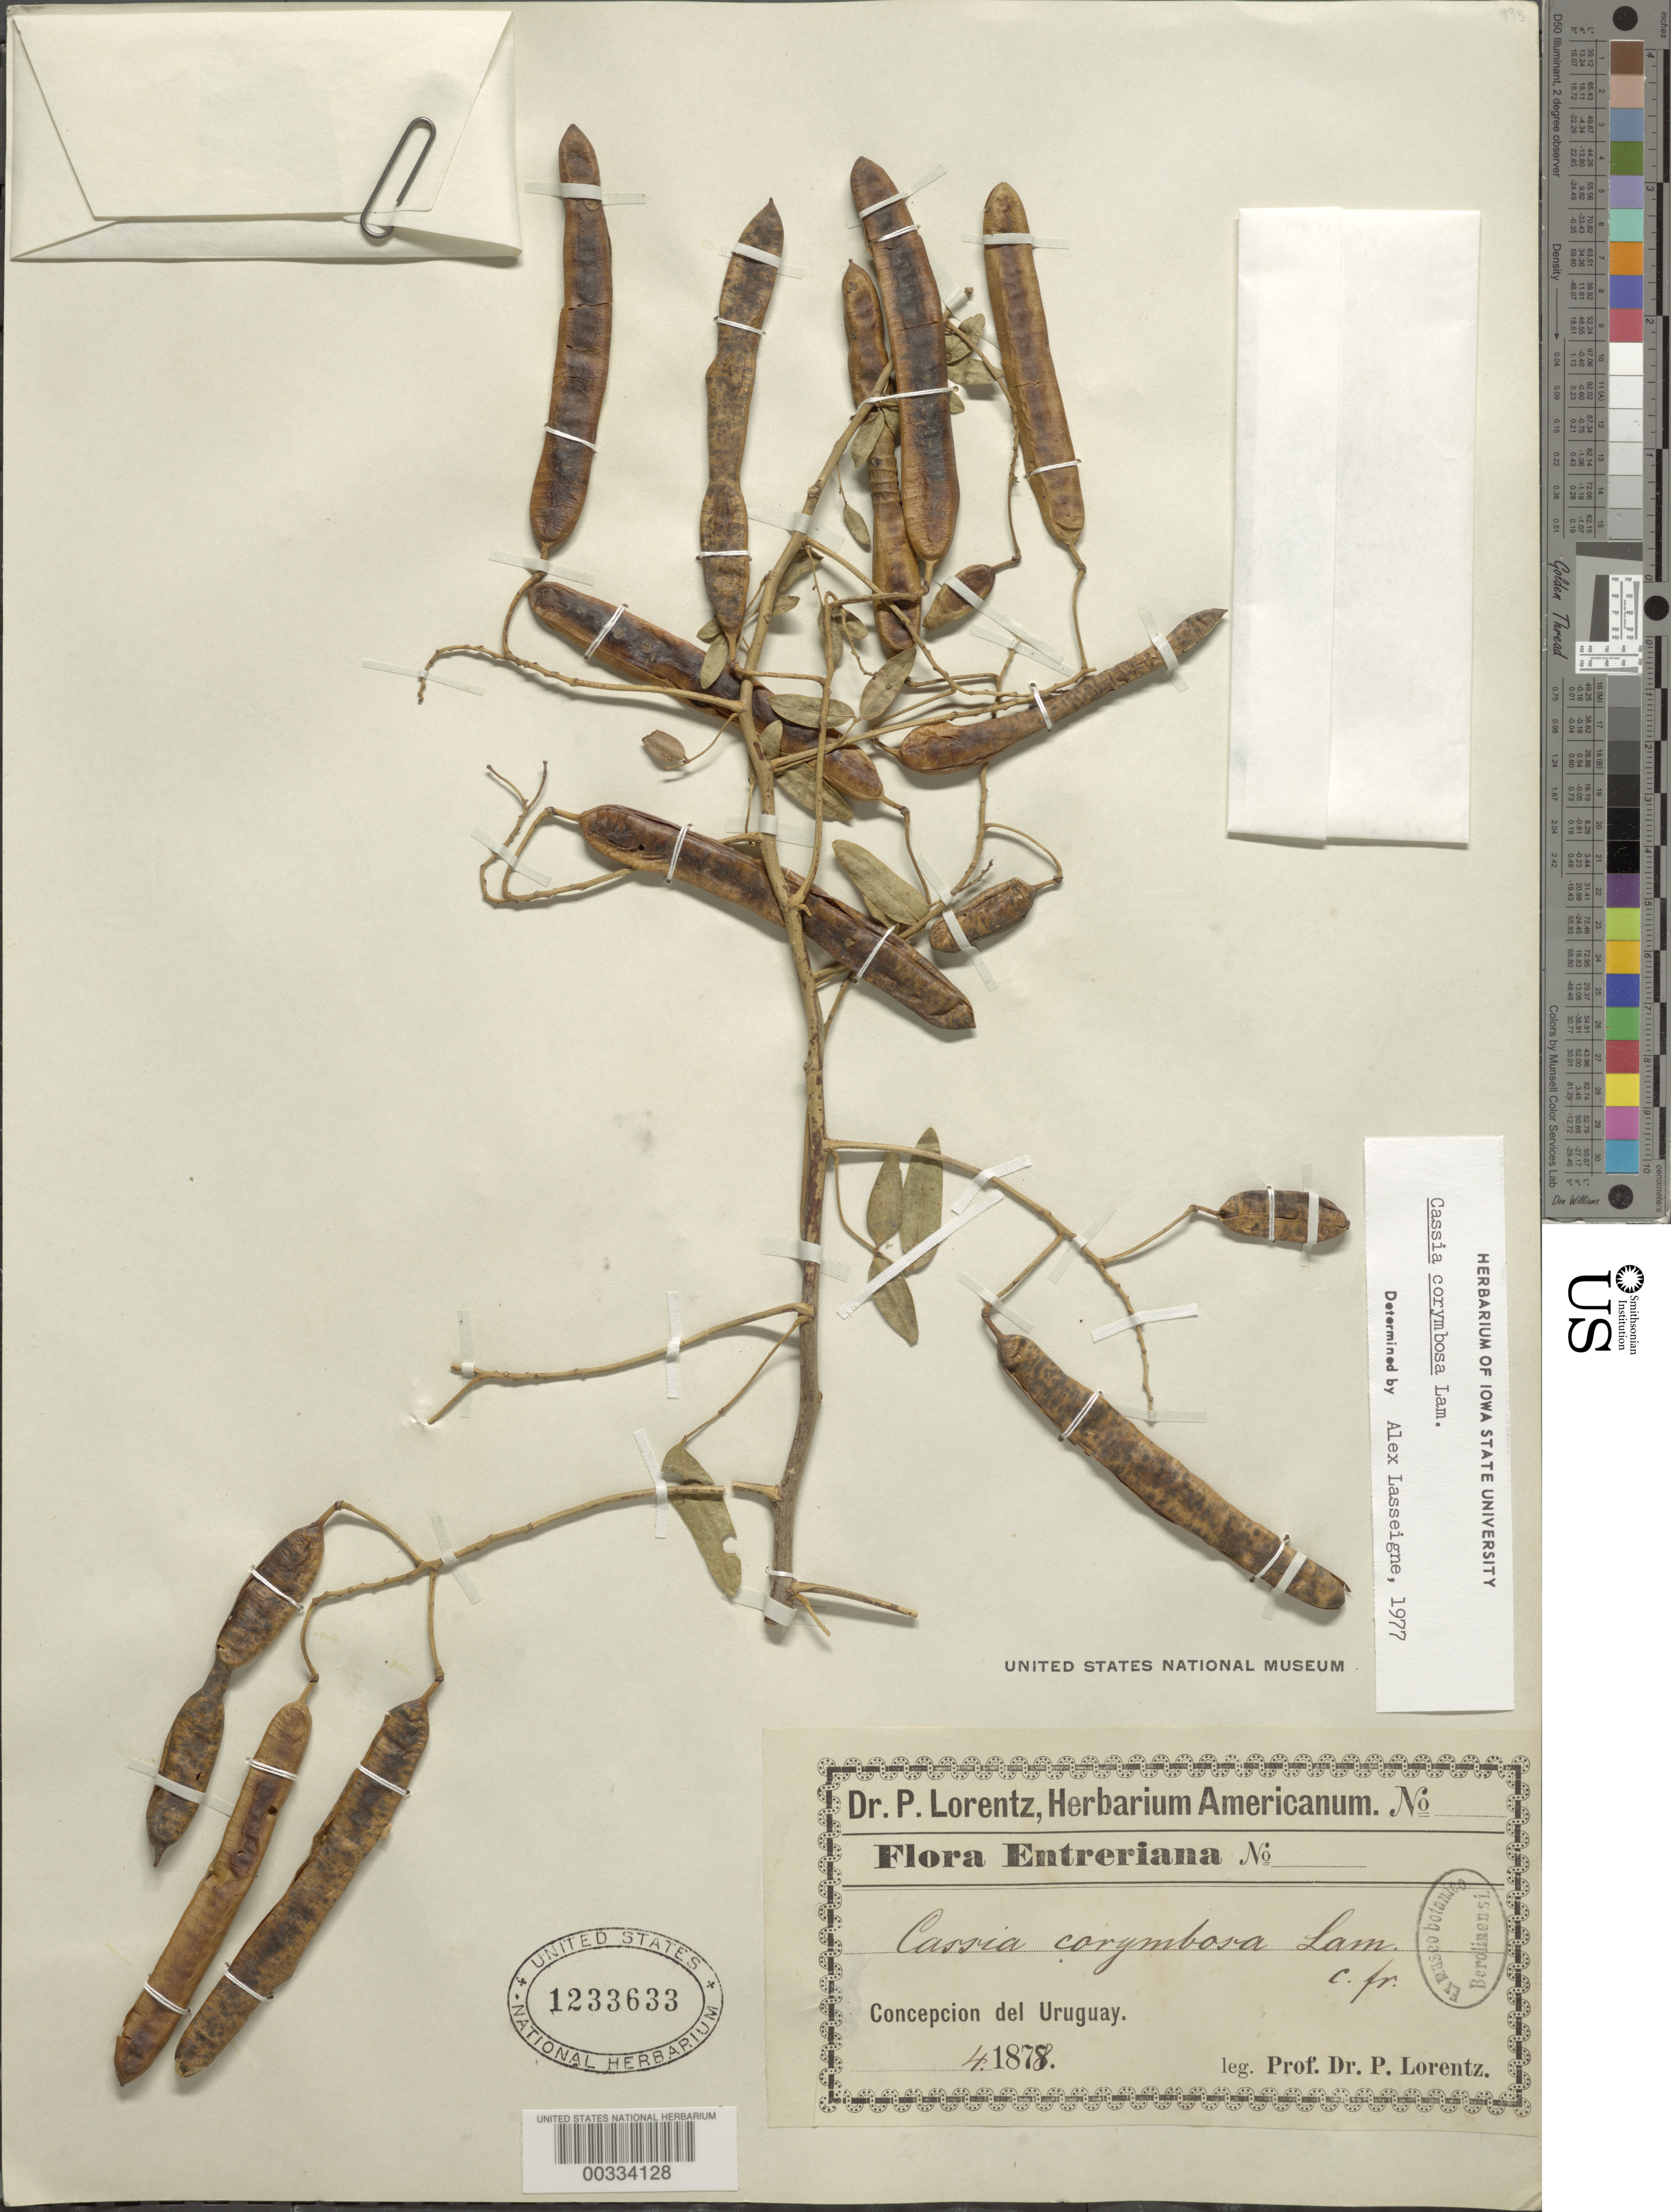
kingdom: Plantae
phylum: Tracheophyta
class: Magnoliopsida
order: Fabales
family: Fabaceae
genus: Senna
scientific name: Senna corymbosa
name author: (Lam.) H.S. Irwin & Barneby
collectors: P. G. Lorentz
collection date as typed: Apr 1878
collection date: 1878-04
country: Uruguay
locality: Concepcion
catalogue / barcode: US 1233633